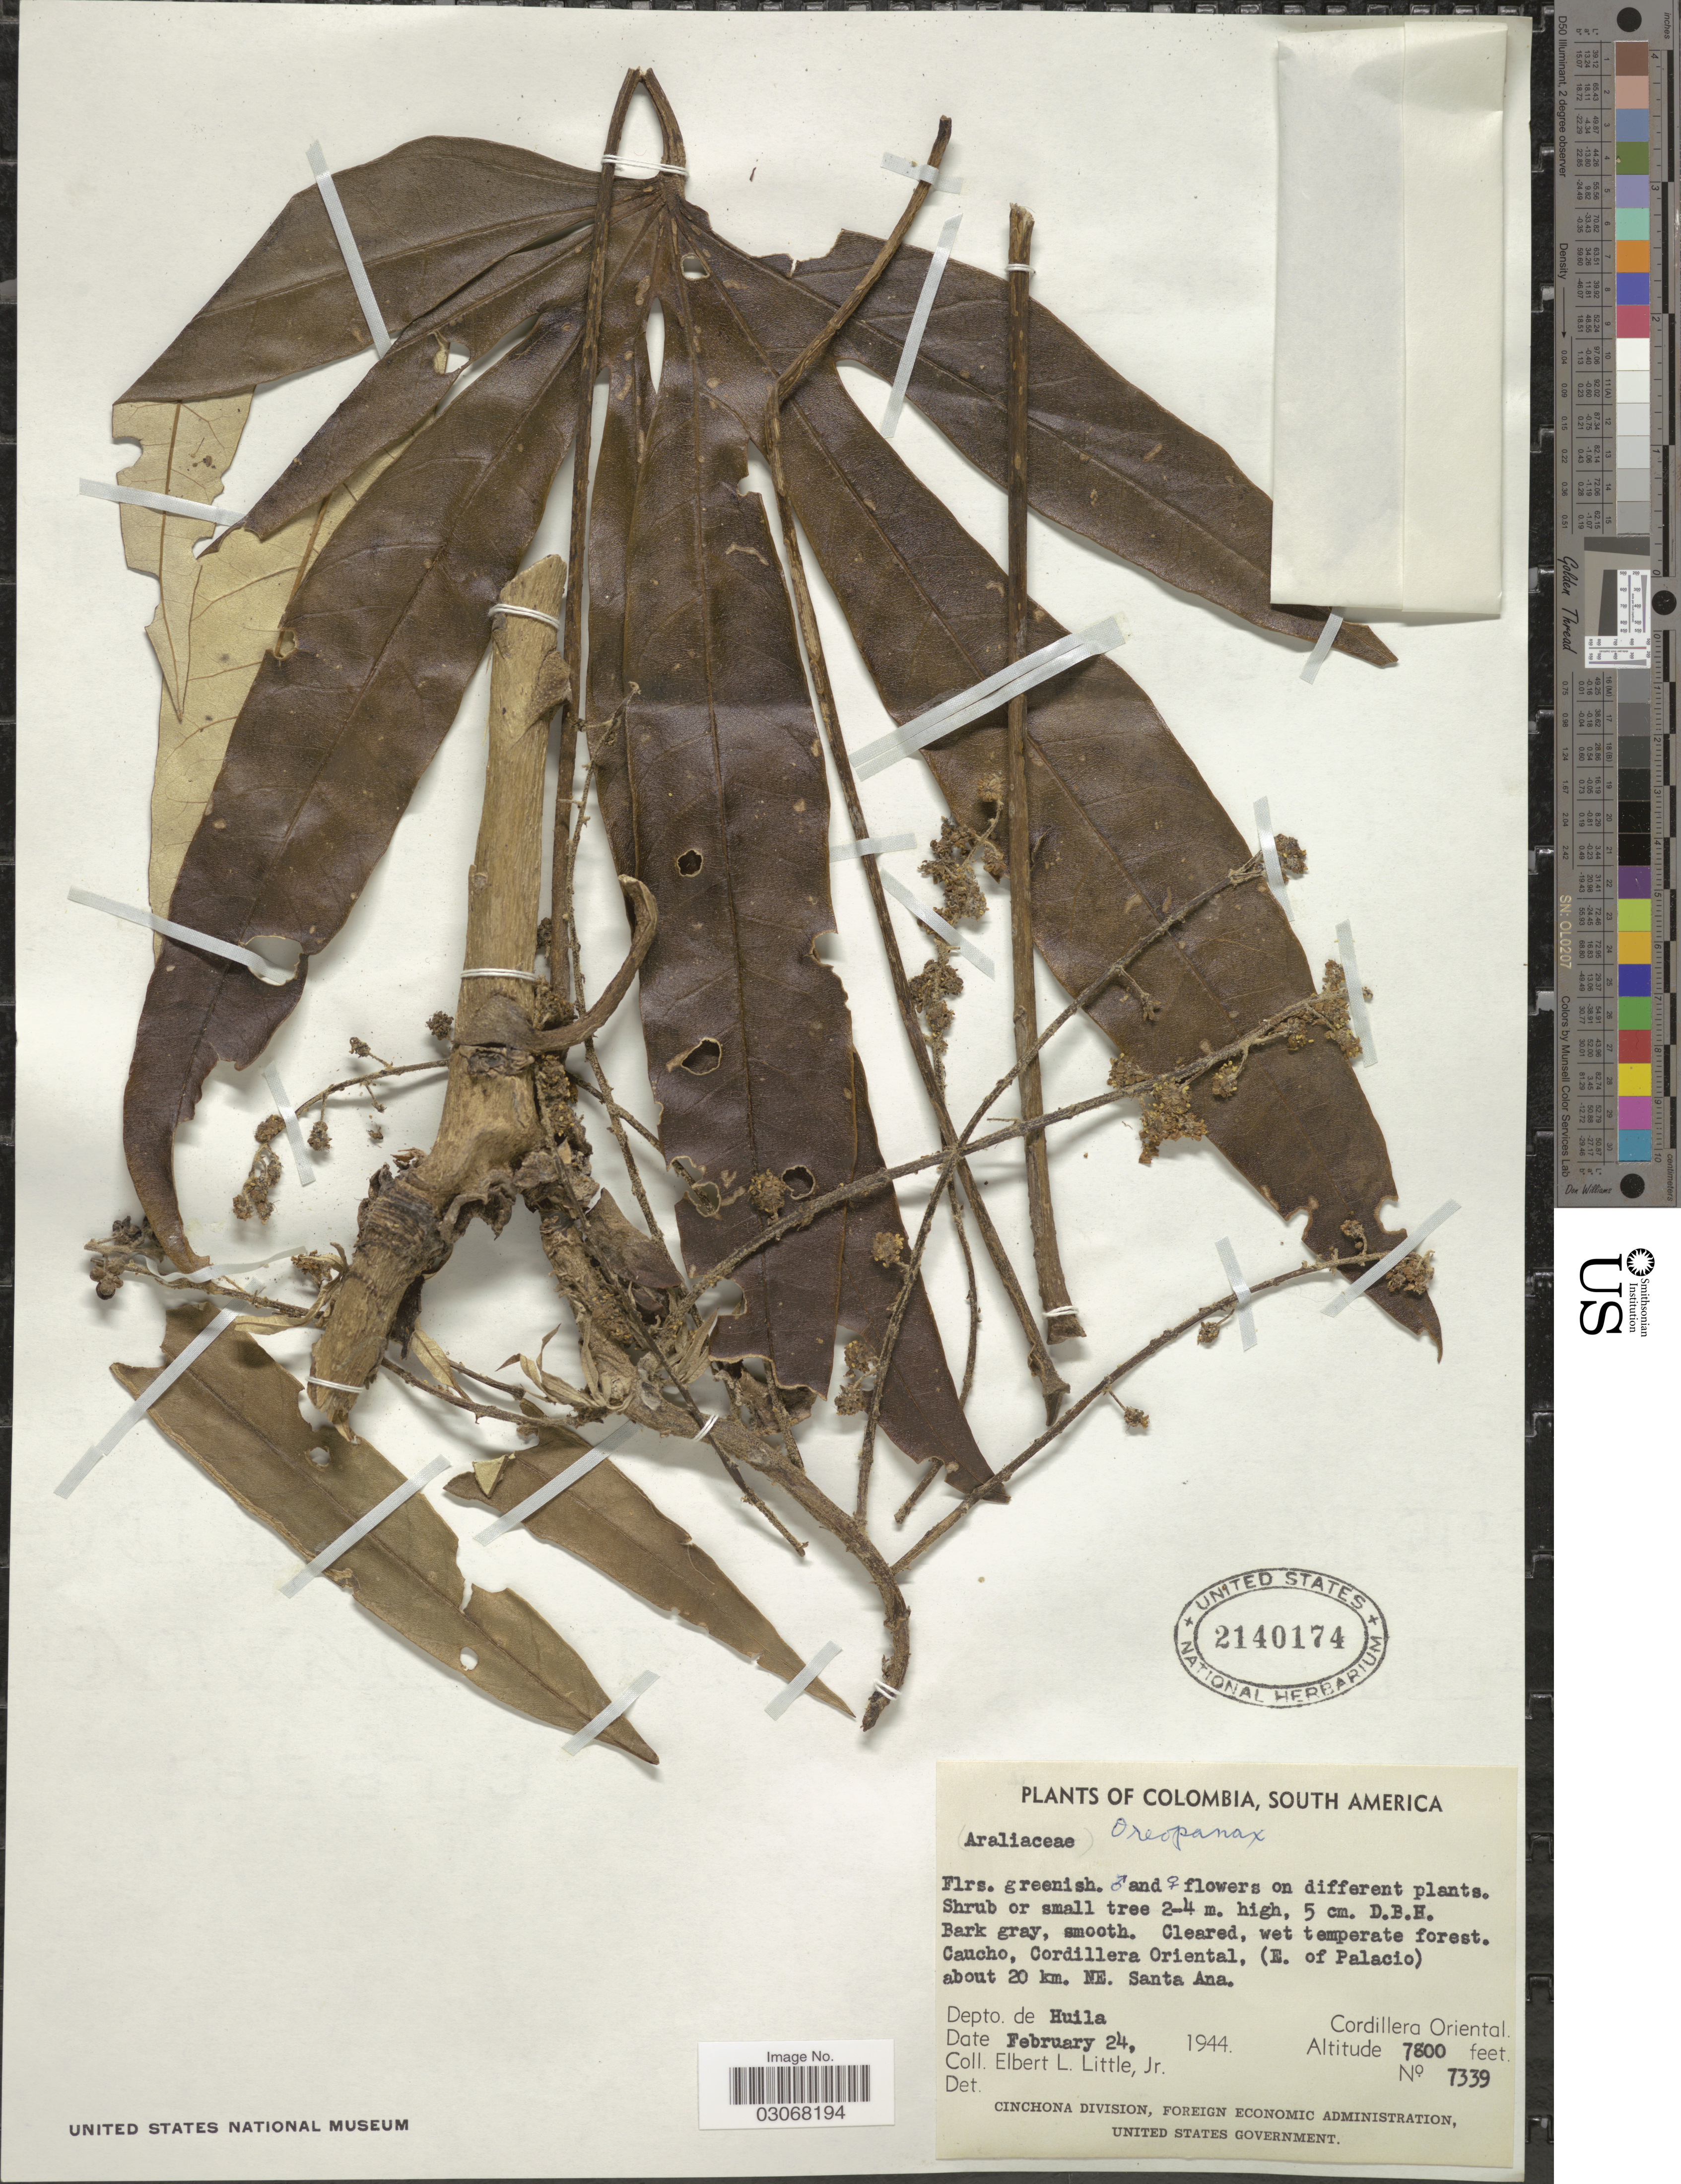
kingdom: Plantae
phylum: Tracheophyta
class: Magnoliopsida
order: Apiales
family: Araliaceae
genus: Oreopanax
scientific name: Oreopanax sp.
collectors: E. L. Little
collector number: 7339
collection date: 1944-02-24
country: Colombia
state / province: Huila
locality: Caucho, Cordillera Oriental, (E. of Palacio) about 20 km. NE. Santa Ana. Depto. de Huila. Cordillera Oriental.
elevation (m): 2377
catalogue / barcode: US 2140174